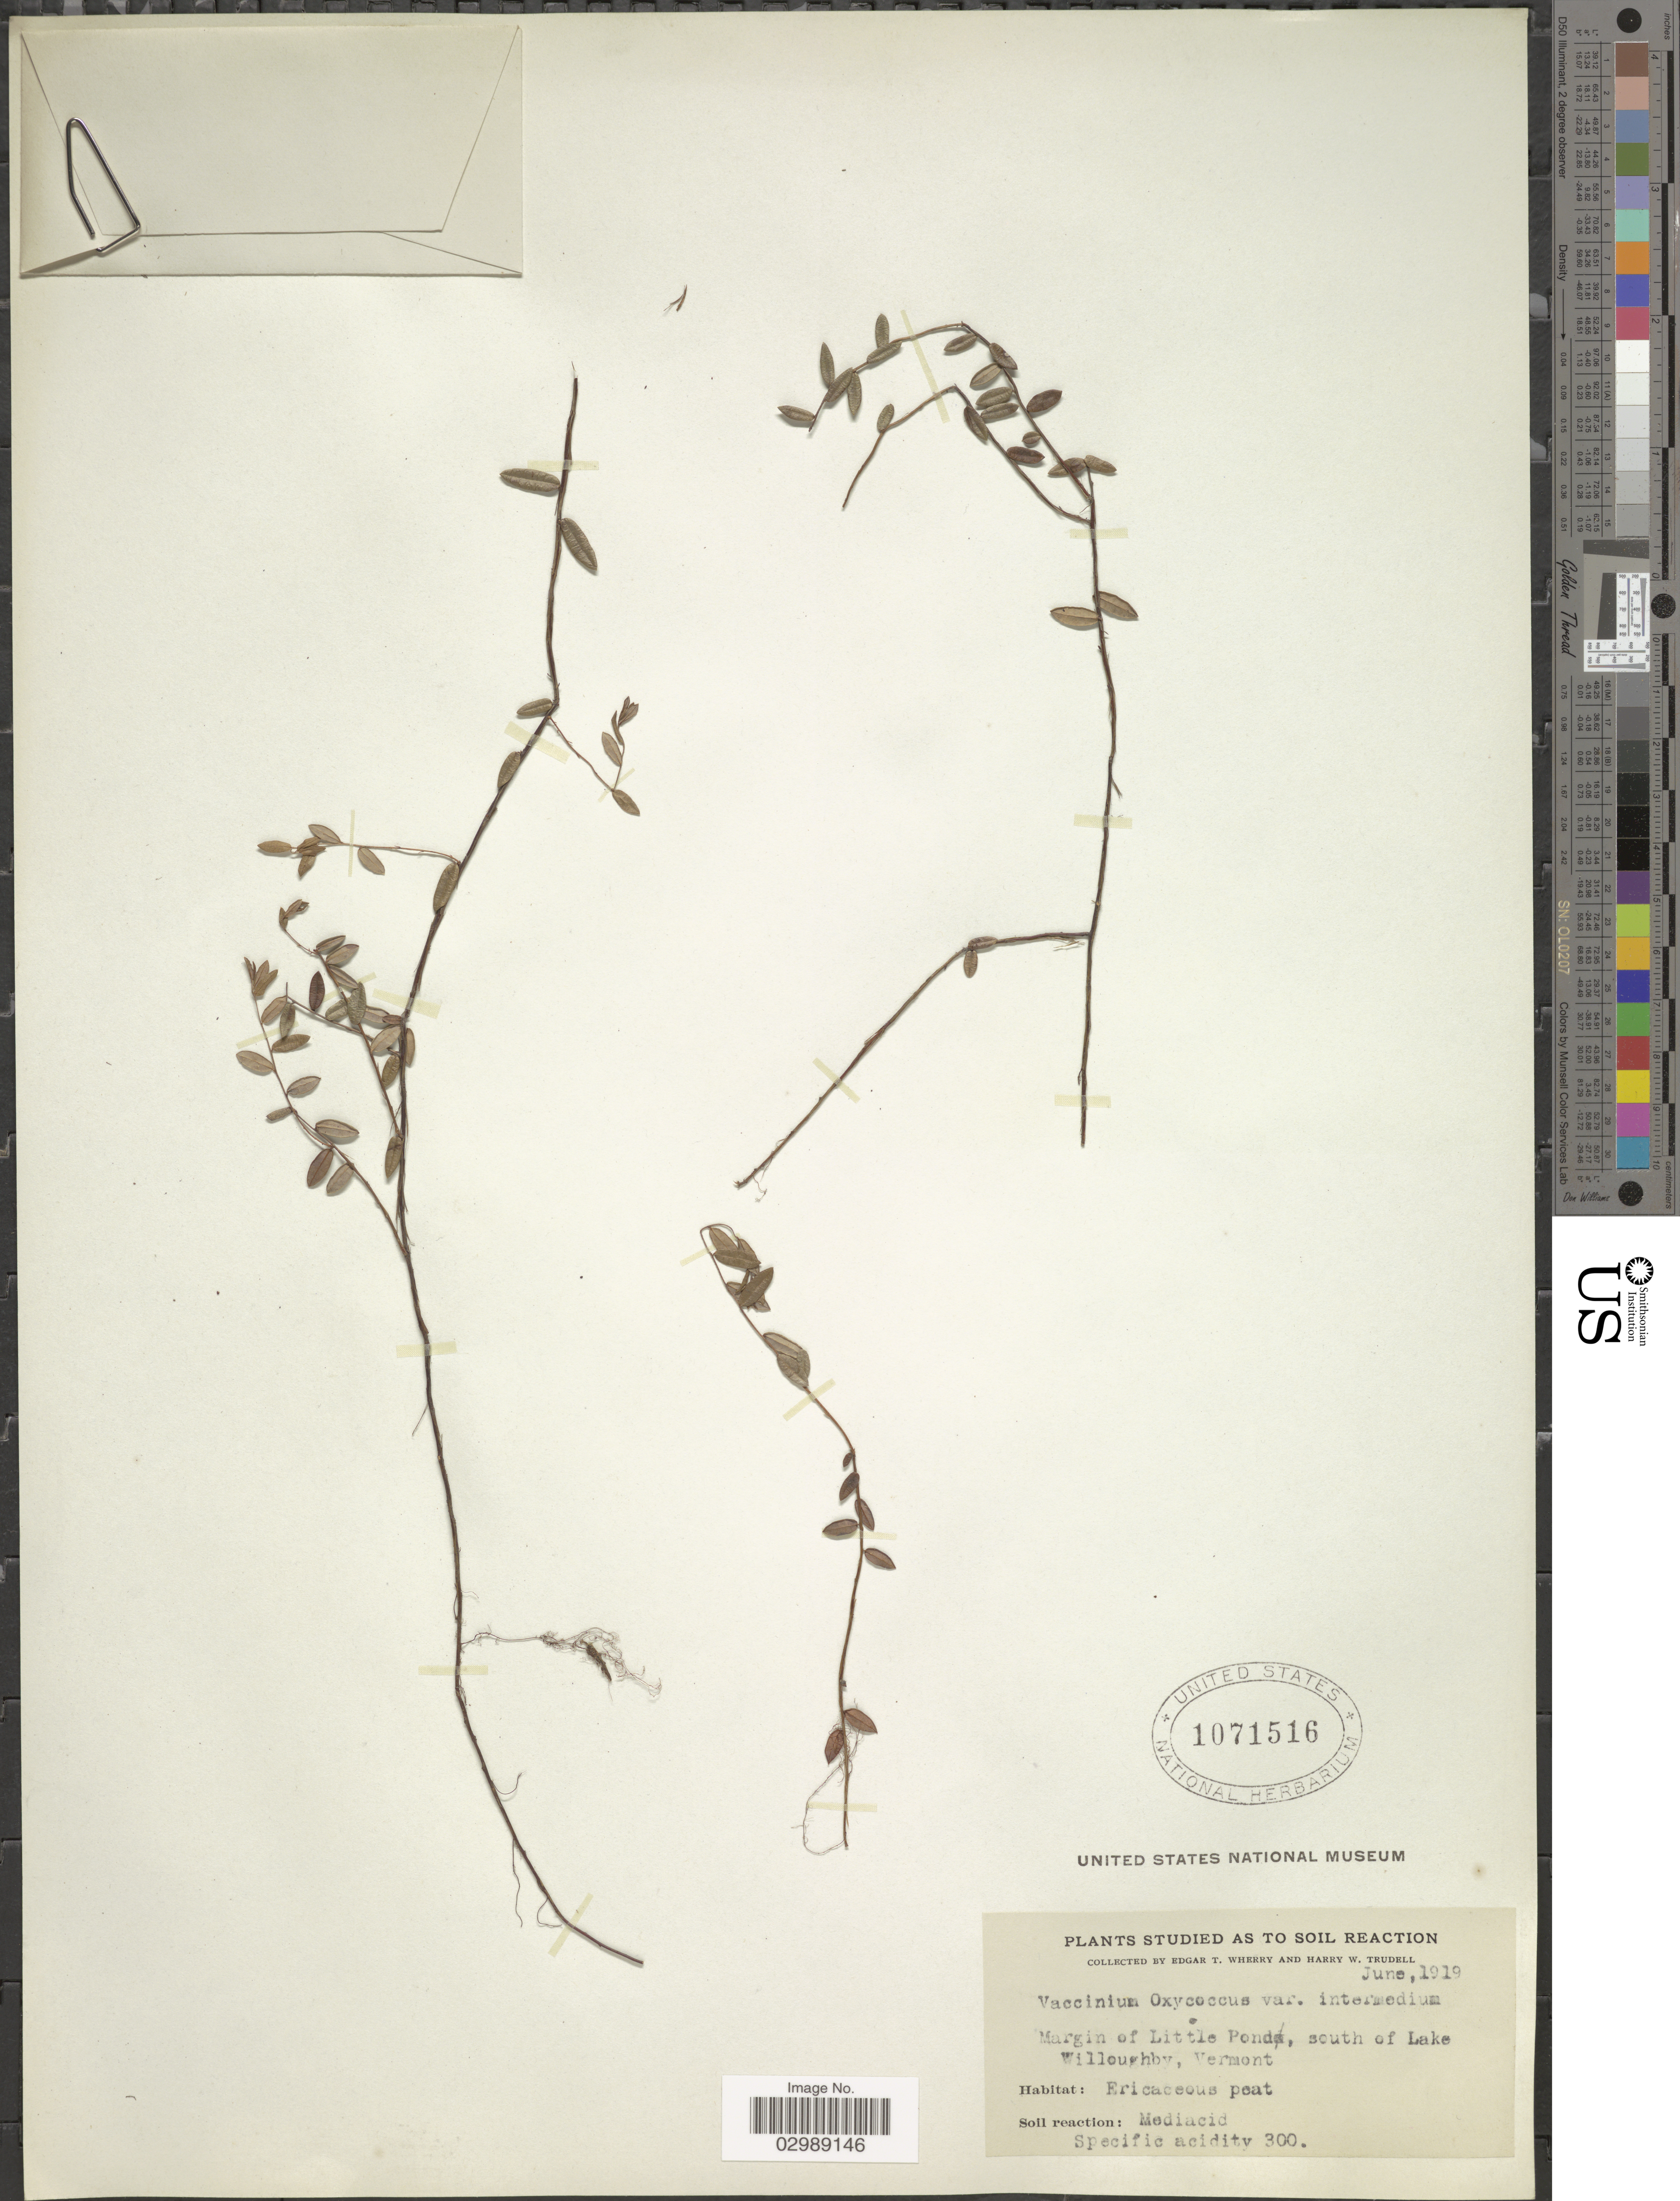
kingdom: Plantae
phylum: Tracheophyta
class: Magnoliopsida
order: Ericales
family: Ericaceae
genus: Vaccinium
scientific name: Vaccinium oxycoccos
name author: L.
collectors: E. T. Wherry & H. Trudell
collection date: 1919-06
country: United States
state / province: Vermont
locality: Margin of Little Pond, south of Lake Willoughby.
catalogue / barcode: US 1071516